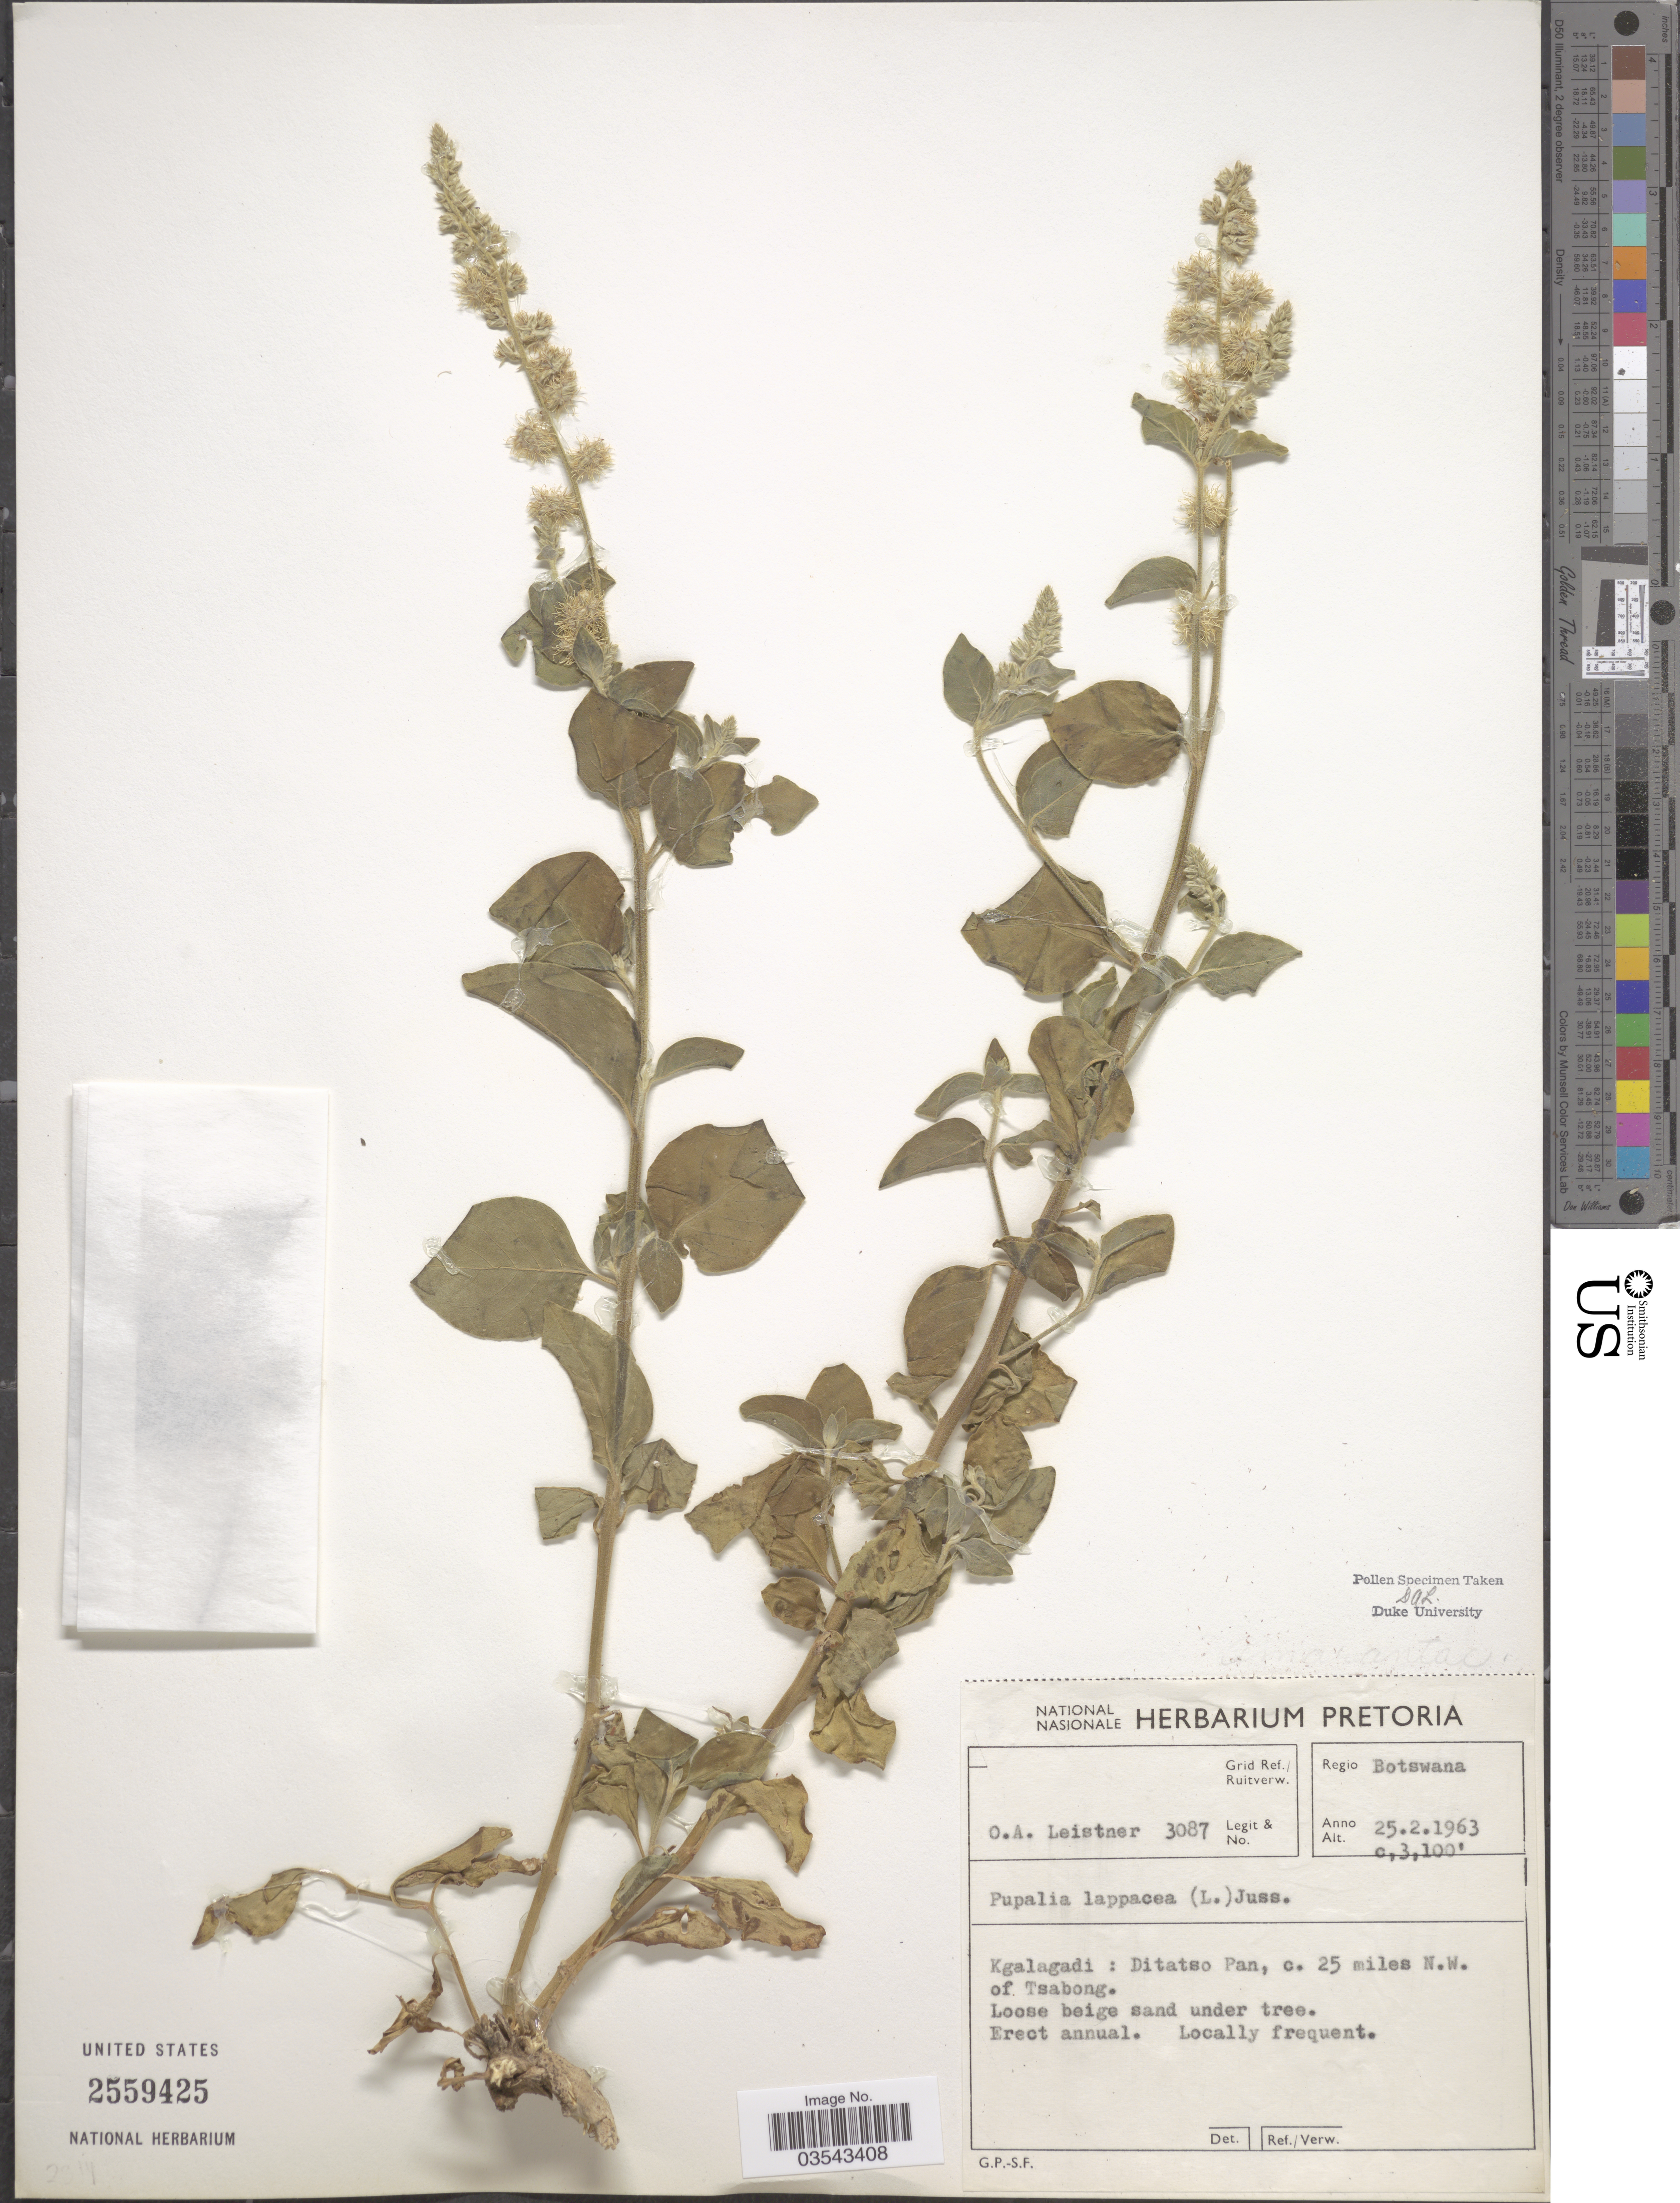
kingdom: Plantae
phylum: Tracheophyta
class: Magnoliopsida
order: Caryophyllales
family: Amaranthaceae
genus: Pupalia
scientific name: Pupalia lappacea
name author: (L.) A. Juss.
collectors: O. A. Leistner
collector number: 3087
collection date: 1963-02-25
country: Botswana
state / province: Kgalagadi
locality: Regio Botswana. Ditatso Pan, c. 25 miles N.W. of Tsabong.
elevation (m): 945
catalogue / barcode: US 2559425